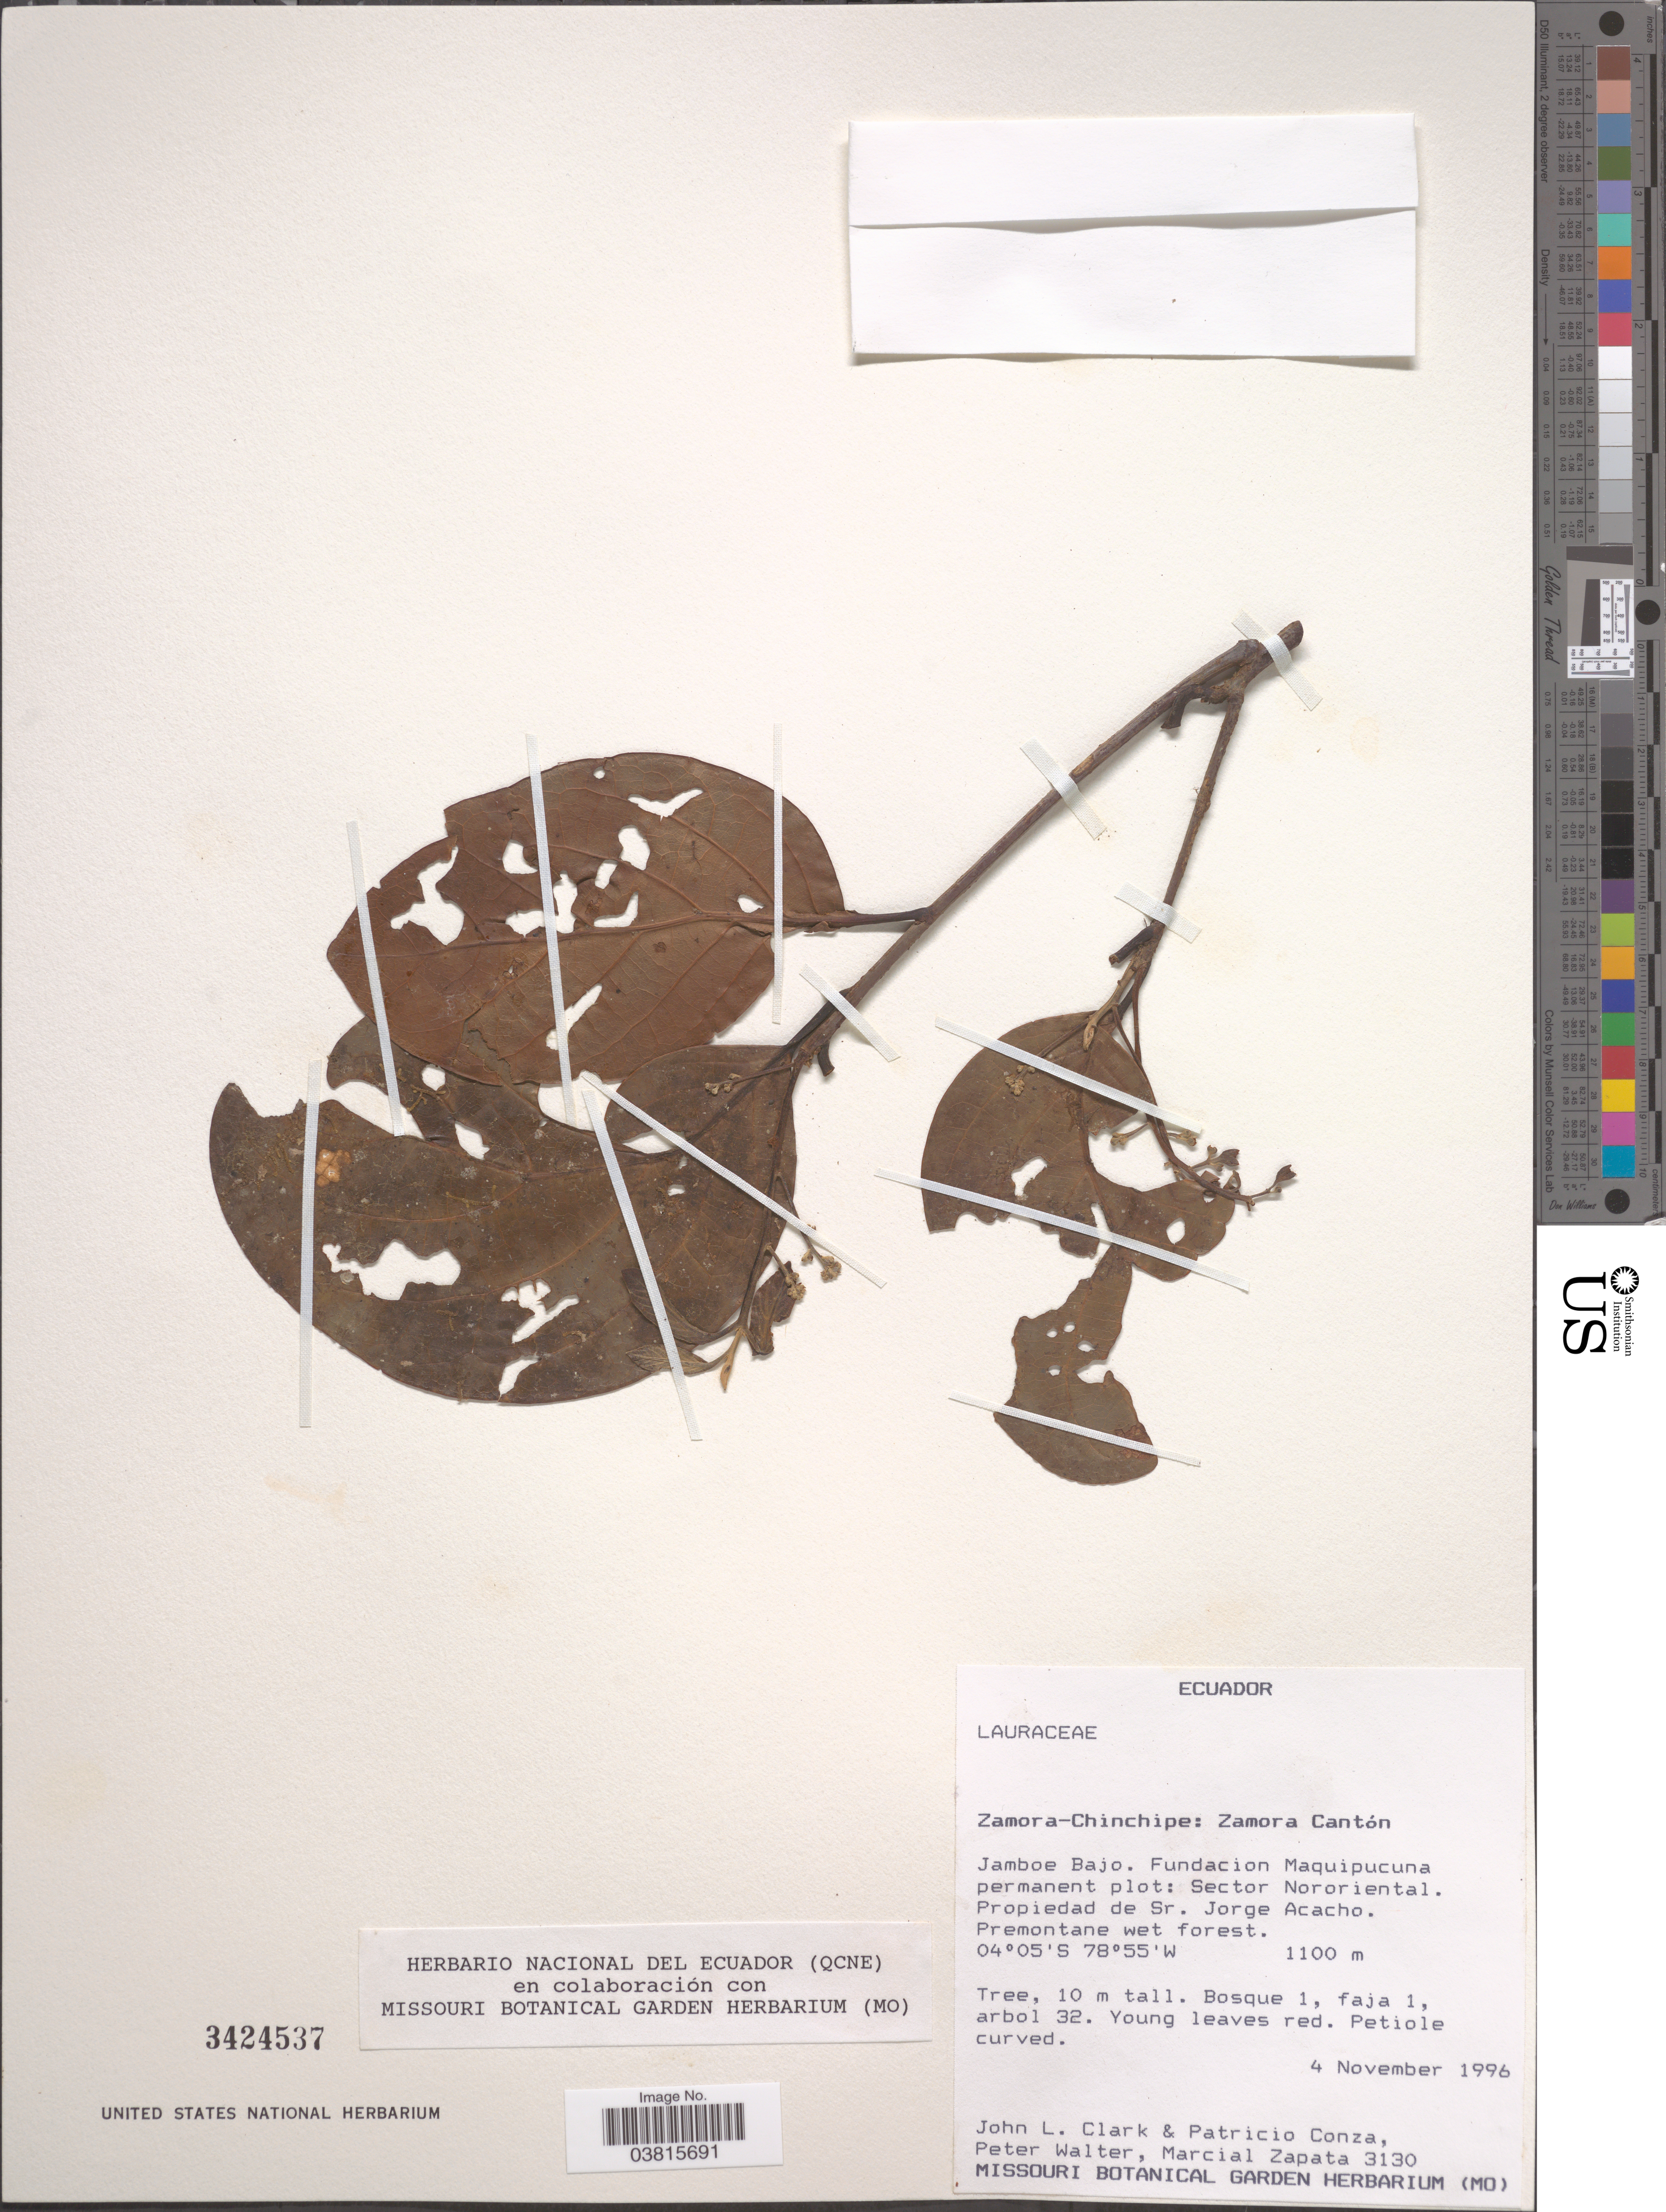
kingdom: Plantae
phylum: Tracheophyta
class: Magnoliopsida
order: Laurales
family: Lauraceae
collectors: J. L. Clark, P. Conza, P. Walter & M. Zapata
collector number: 3130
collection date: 1996-11-04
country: Ecuador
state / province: Zamora-Chinchipe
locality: Zamora Cantón. Jamboe Bajo. Fundacion Maquipucuna permanent plot: Sector Nororiental. Propiedad de Sr. Jorge Acacho.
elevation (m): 1100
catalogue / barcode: US 3424537